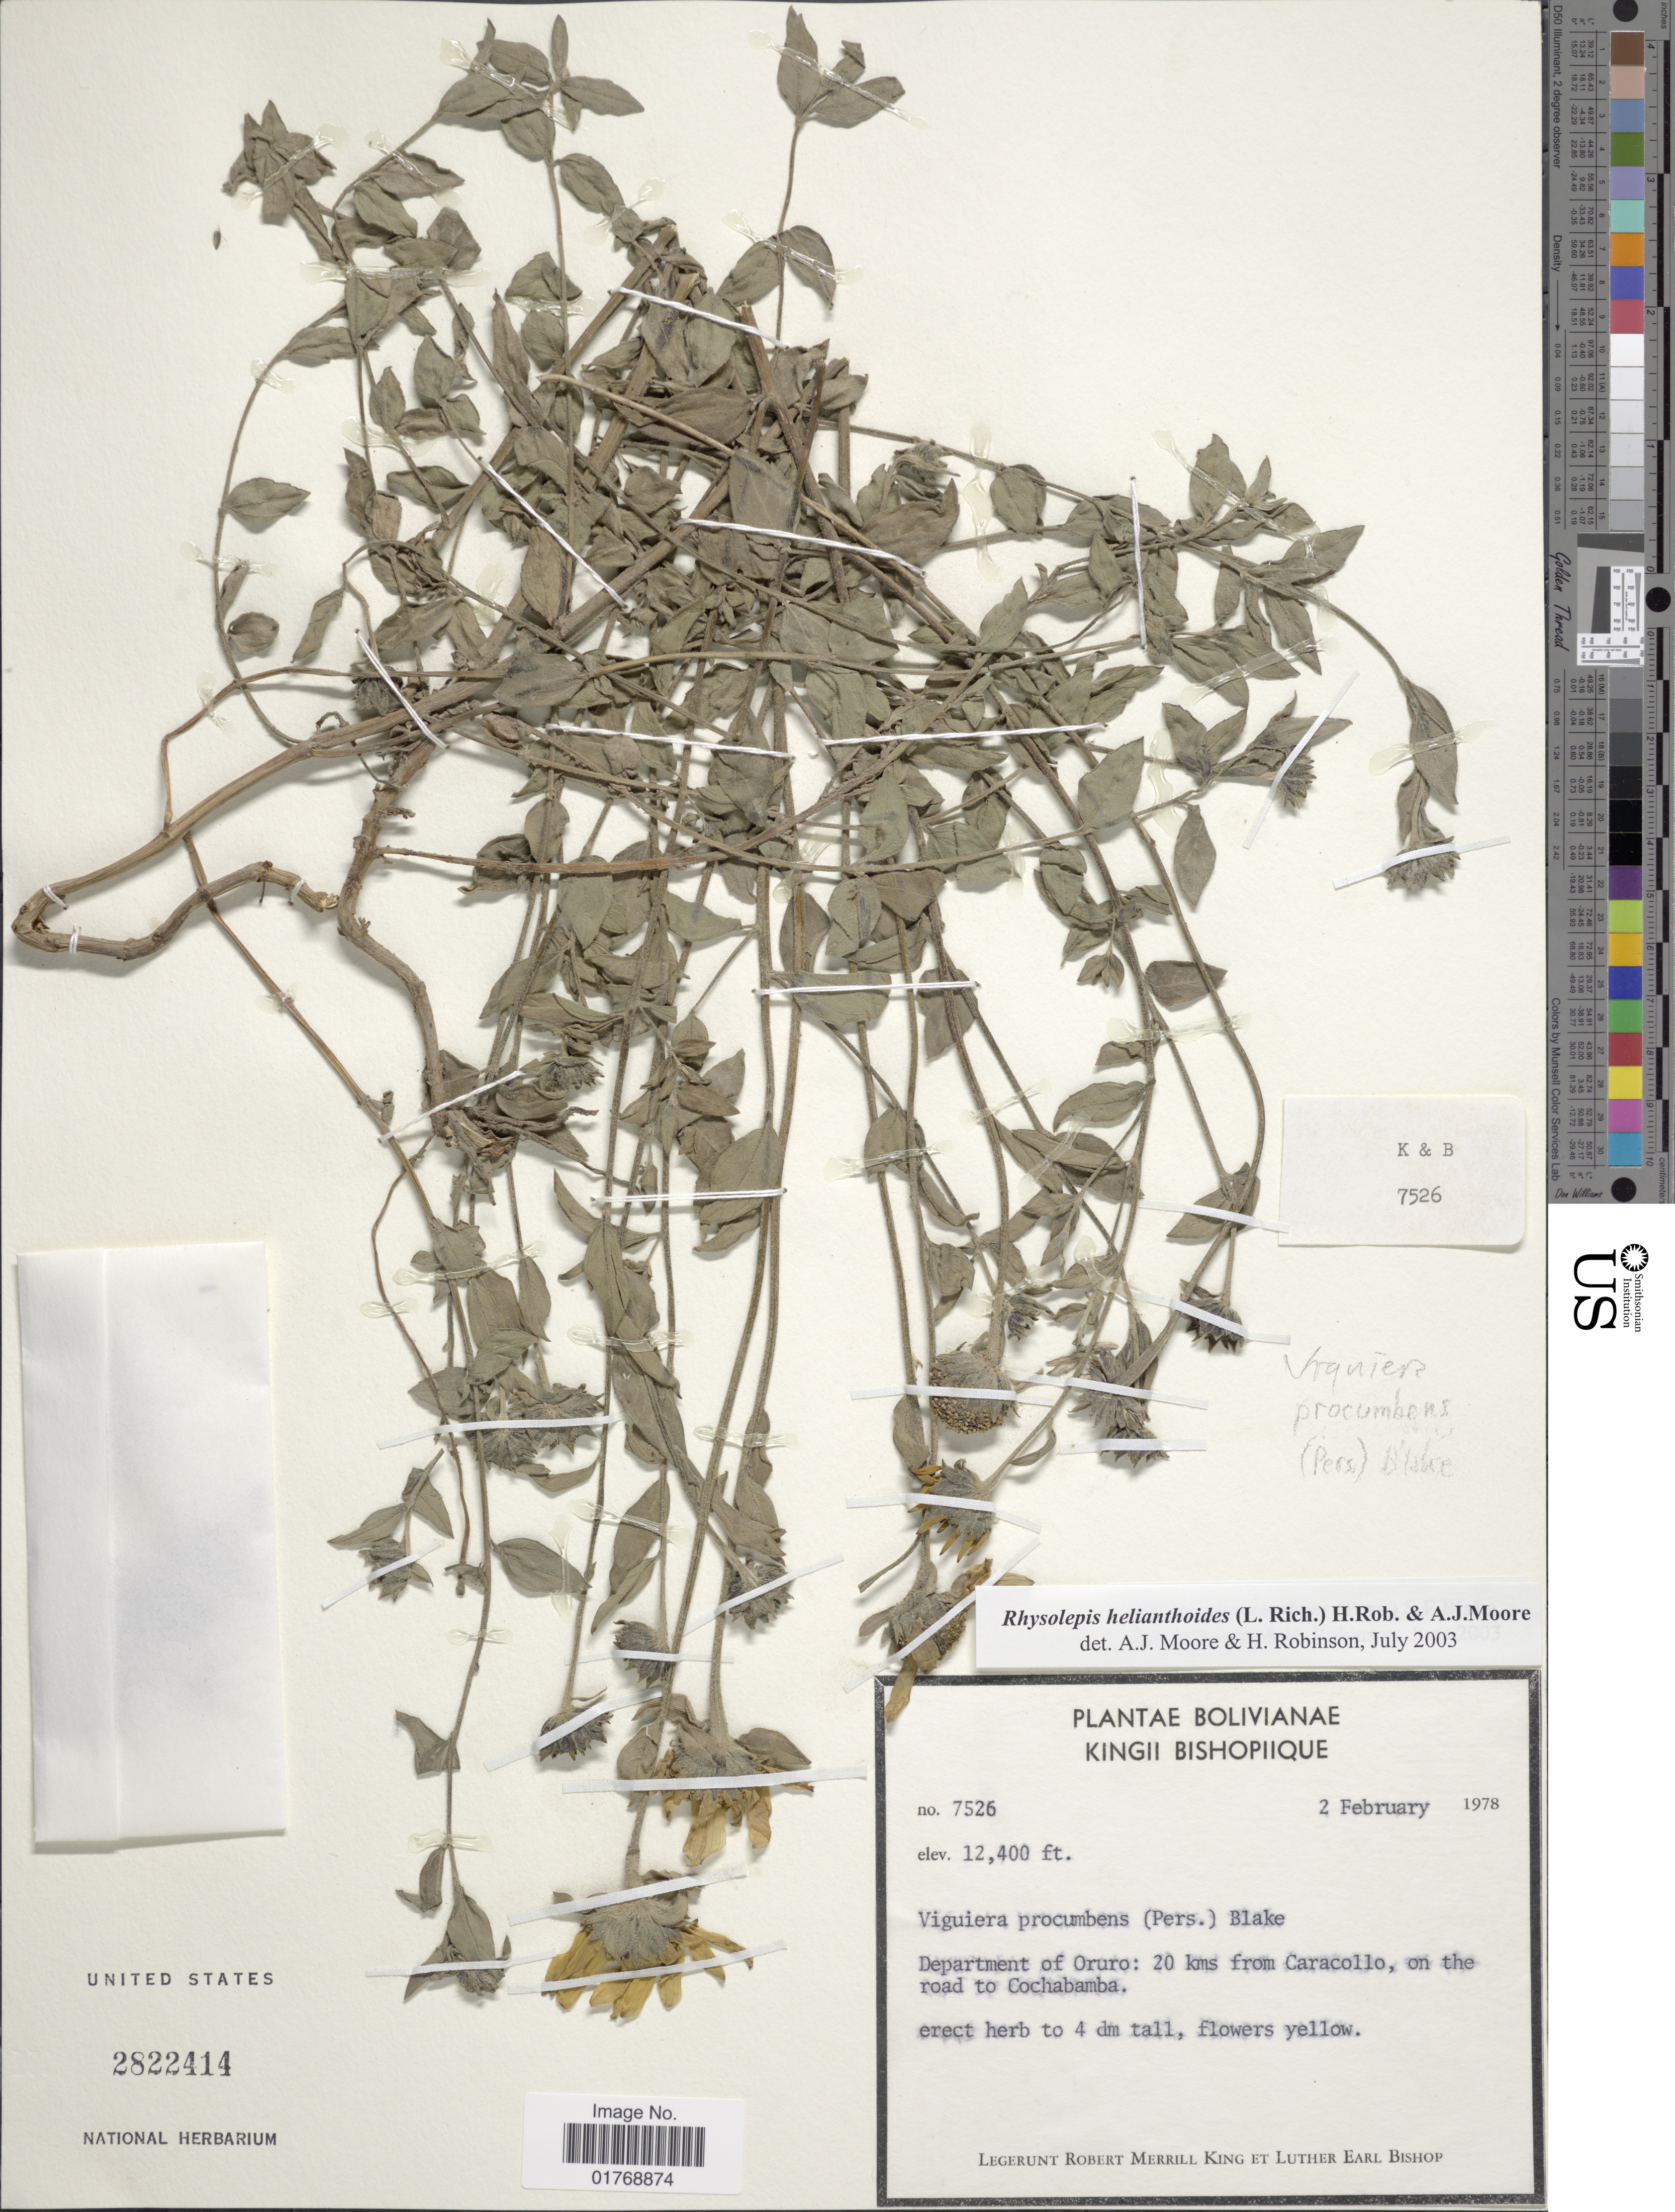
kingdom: Plantae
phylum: Tracheophyta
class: Magnoliopsida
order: Asterales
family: Asteraceae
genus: Viguiera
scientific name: Viguiera procumbens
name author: (Pers.) S.F. Blake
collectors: R. M. King & L. E. Bishop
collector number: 7526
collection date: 1978-02-02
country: Bolivia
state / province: Oruro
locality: Department of Oruro: 20 kms from Caracollo, on the road to Cochabamba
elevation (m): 3780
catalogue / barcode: US 2822414